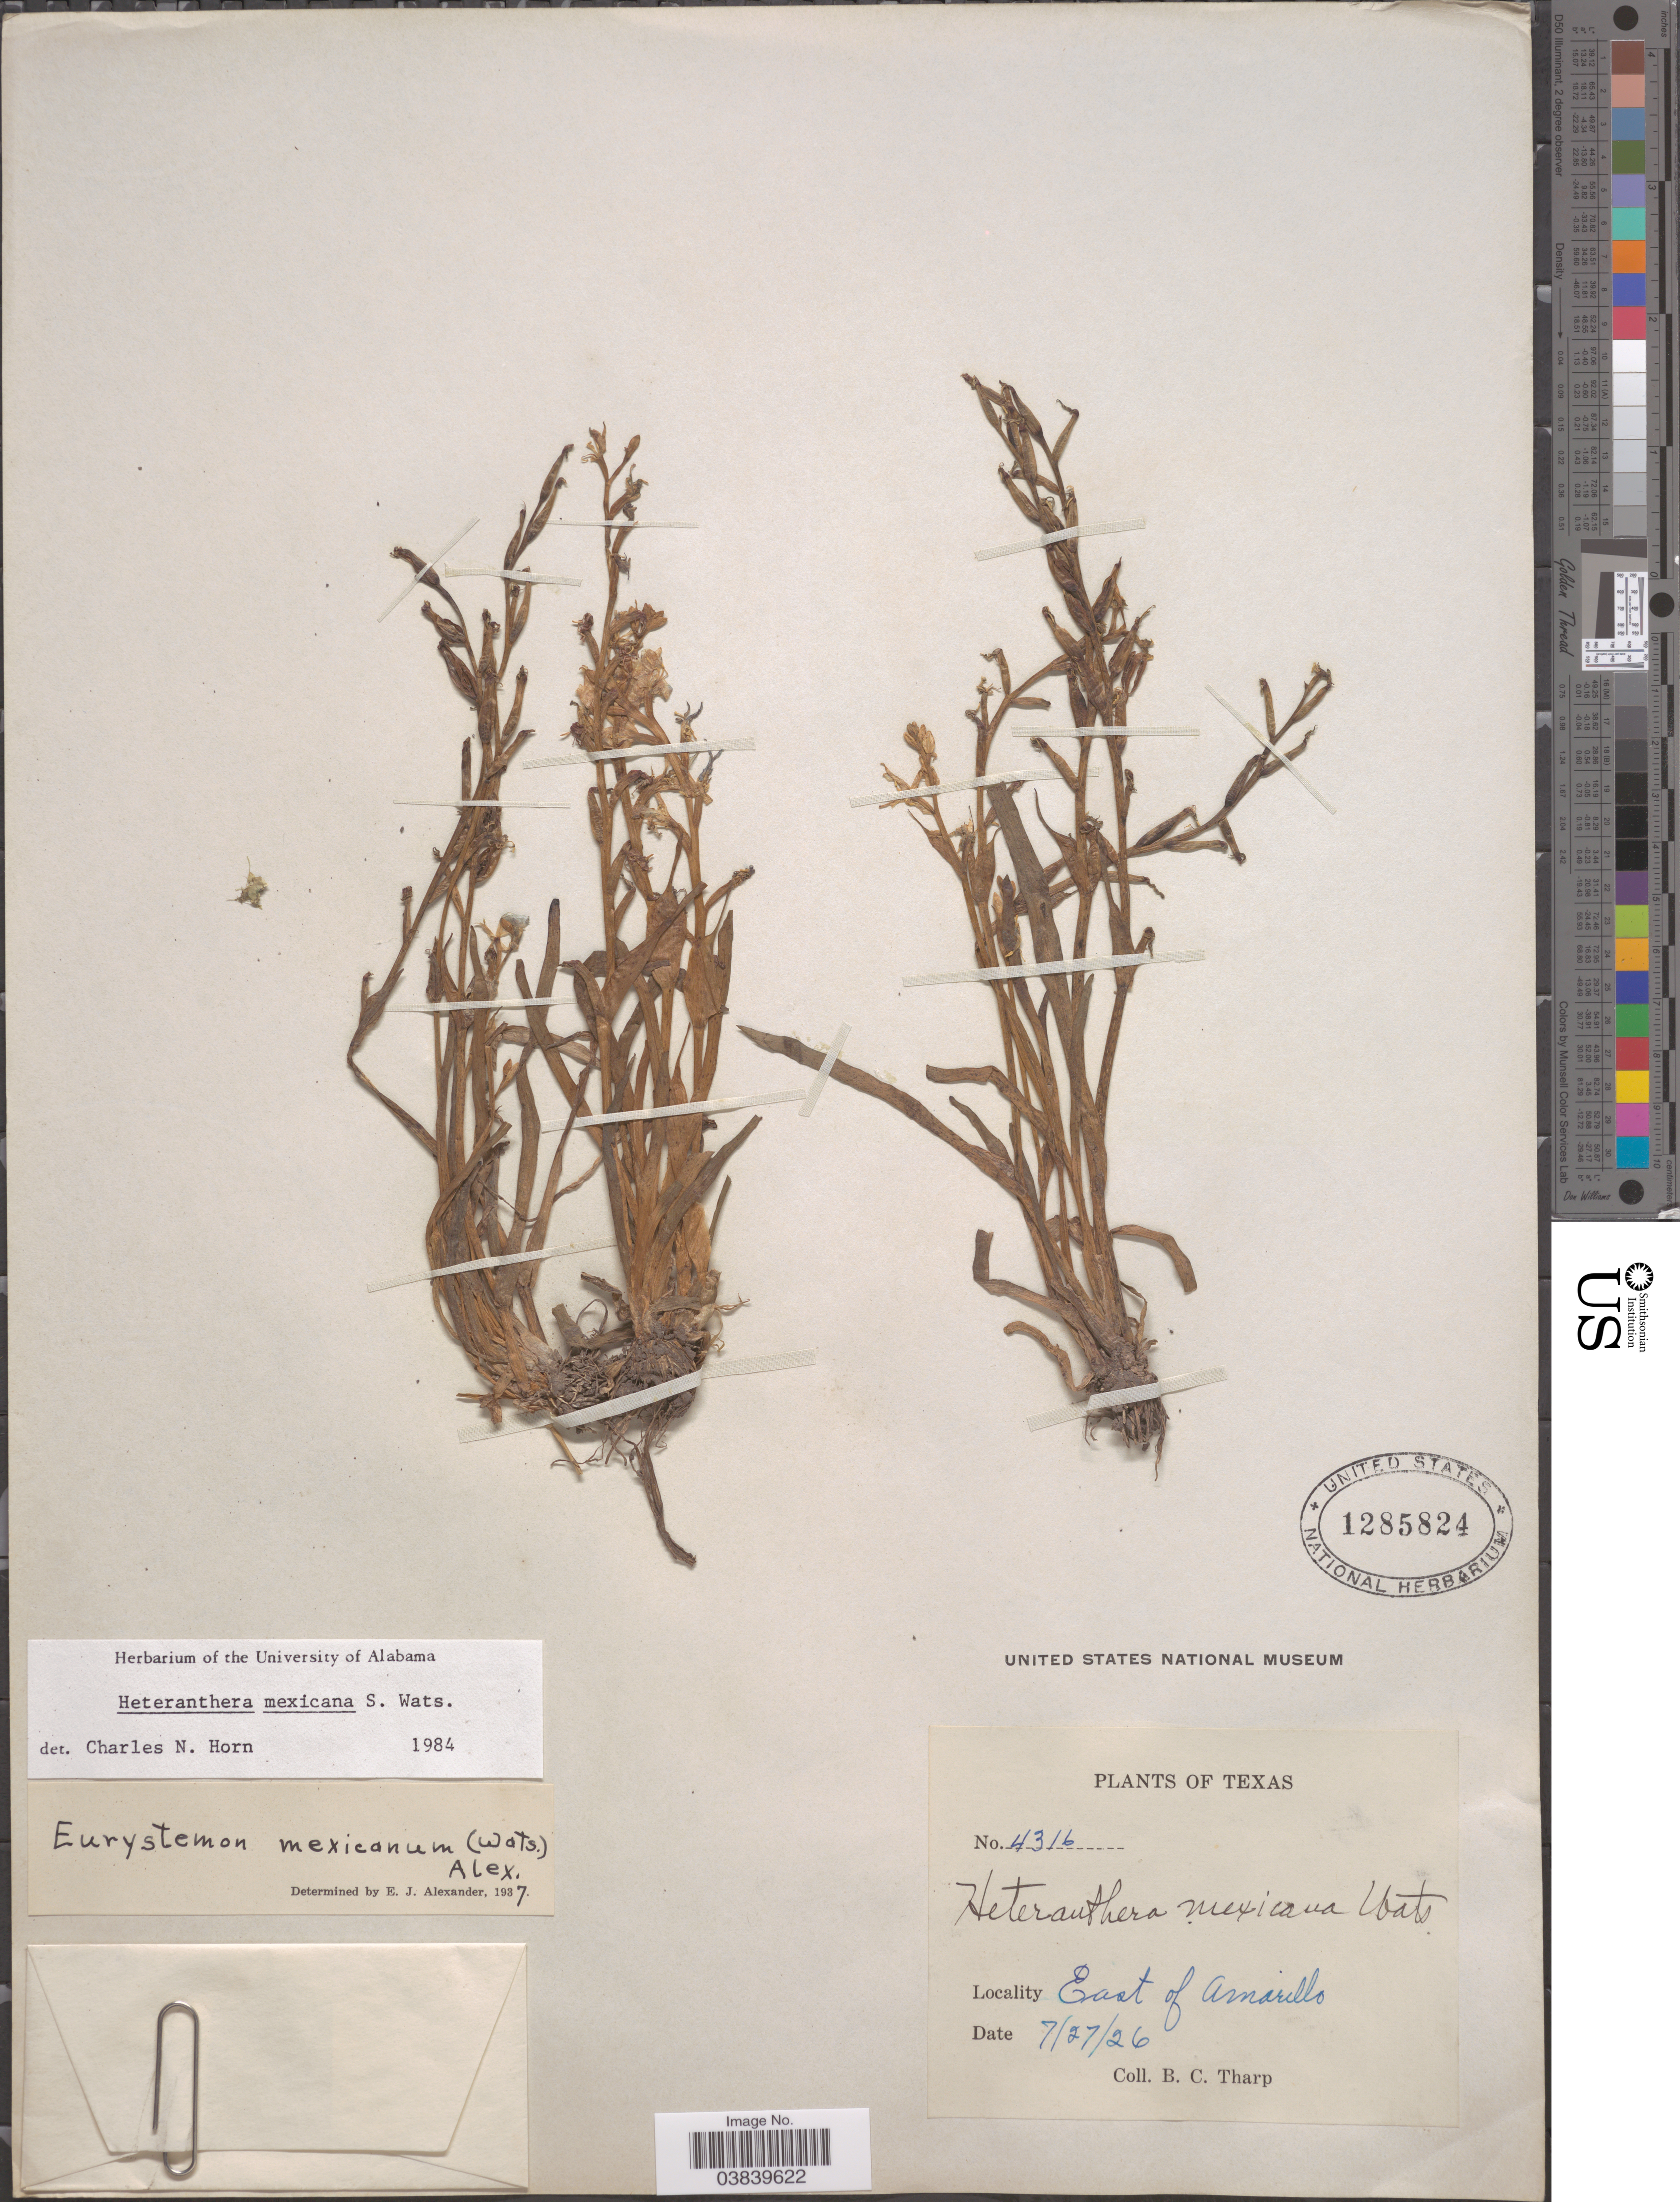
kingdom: Plantae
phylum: Tracheophyta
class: Liliopsida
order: Commelinales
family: Pontederiaceae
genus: Heteranthera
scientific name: Heteranthera mexicana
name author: S. Watson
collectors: B. C. Tharp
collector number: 4316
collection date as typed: Transcribed d/m/y: 27/7/26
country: United States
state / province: Texas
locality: East of Amarillo.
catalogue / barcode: US 1285824